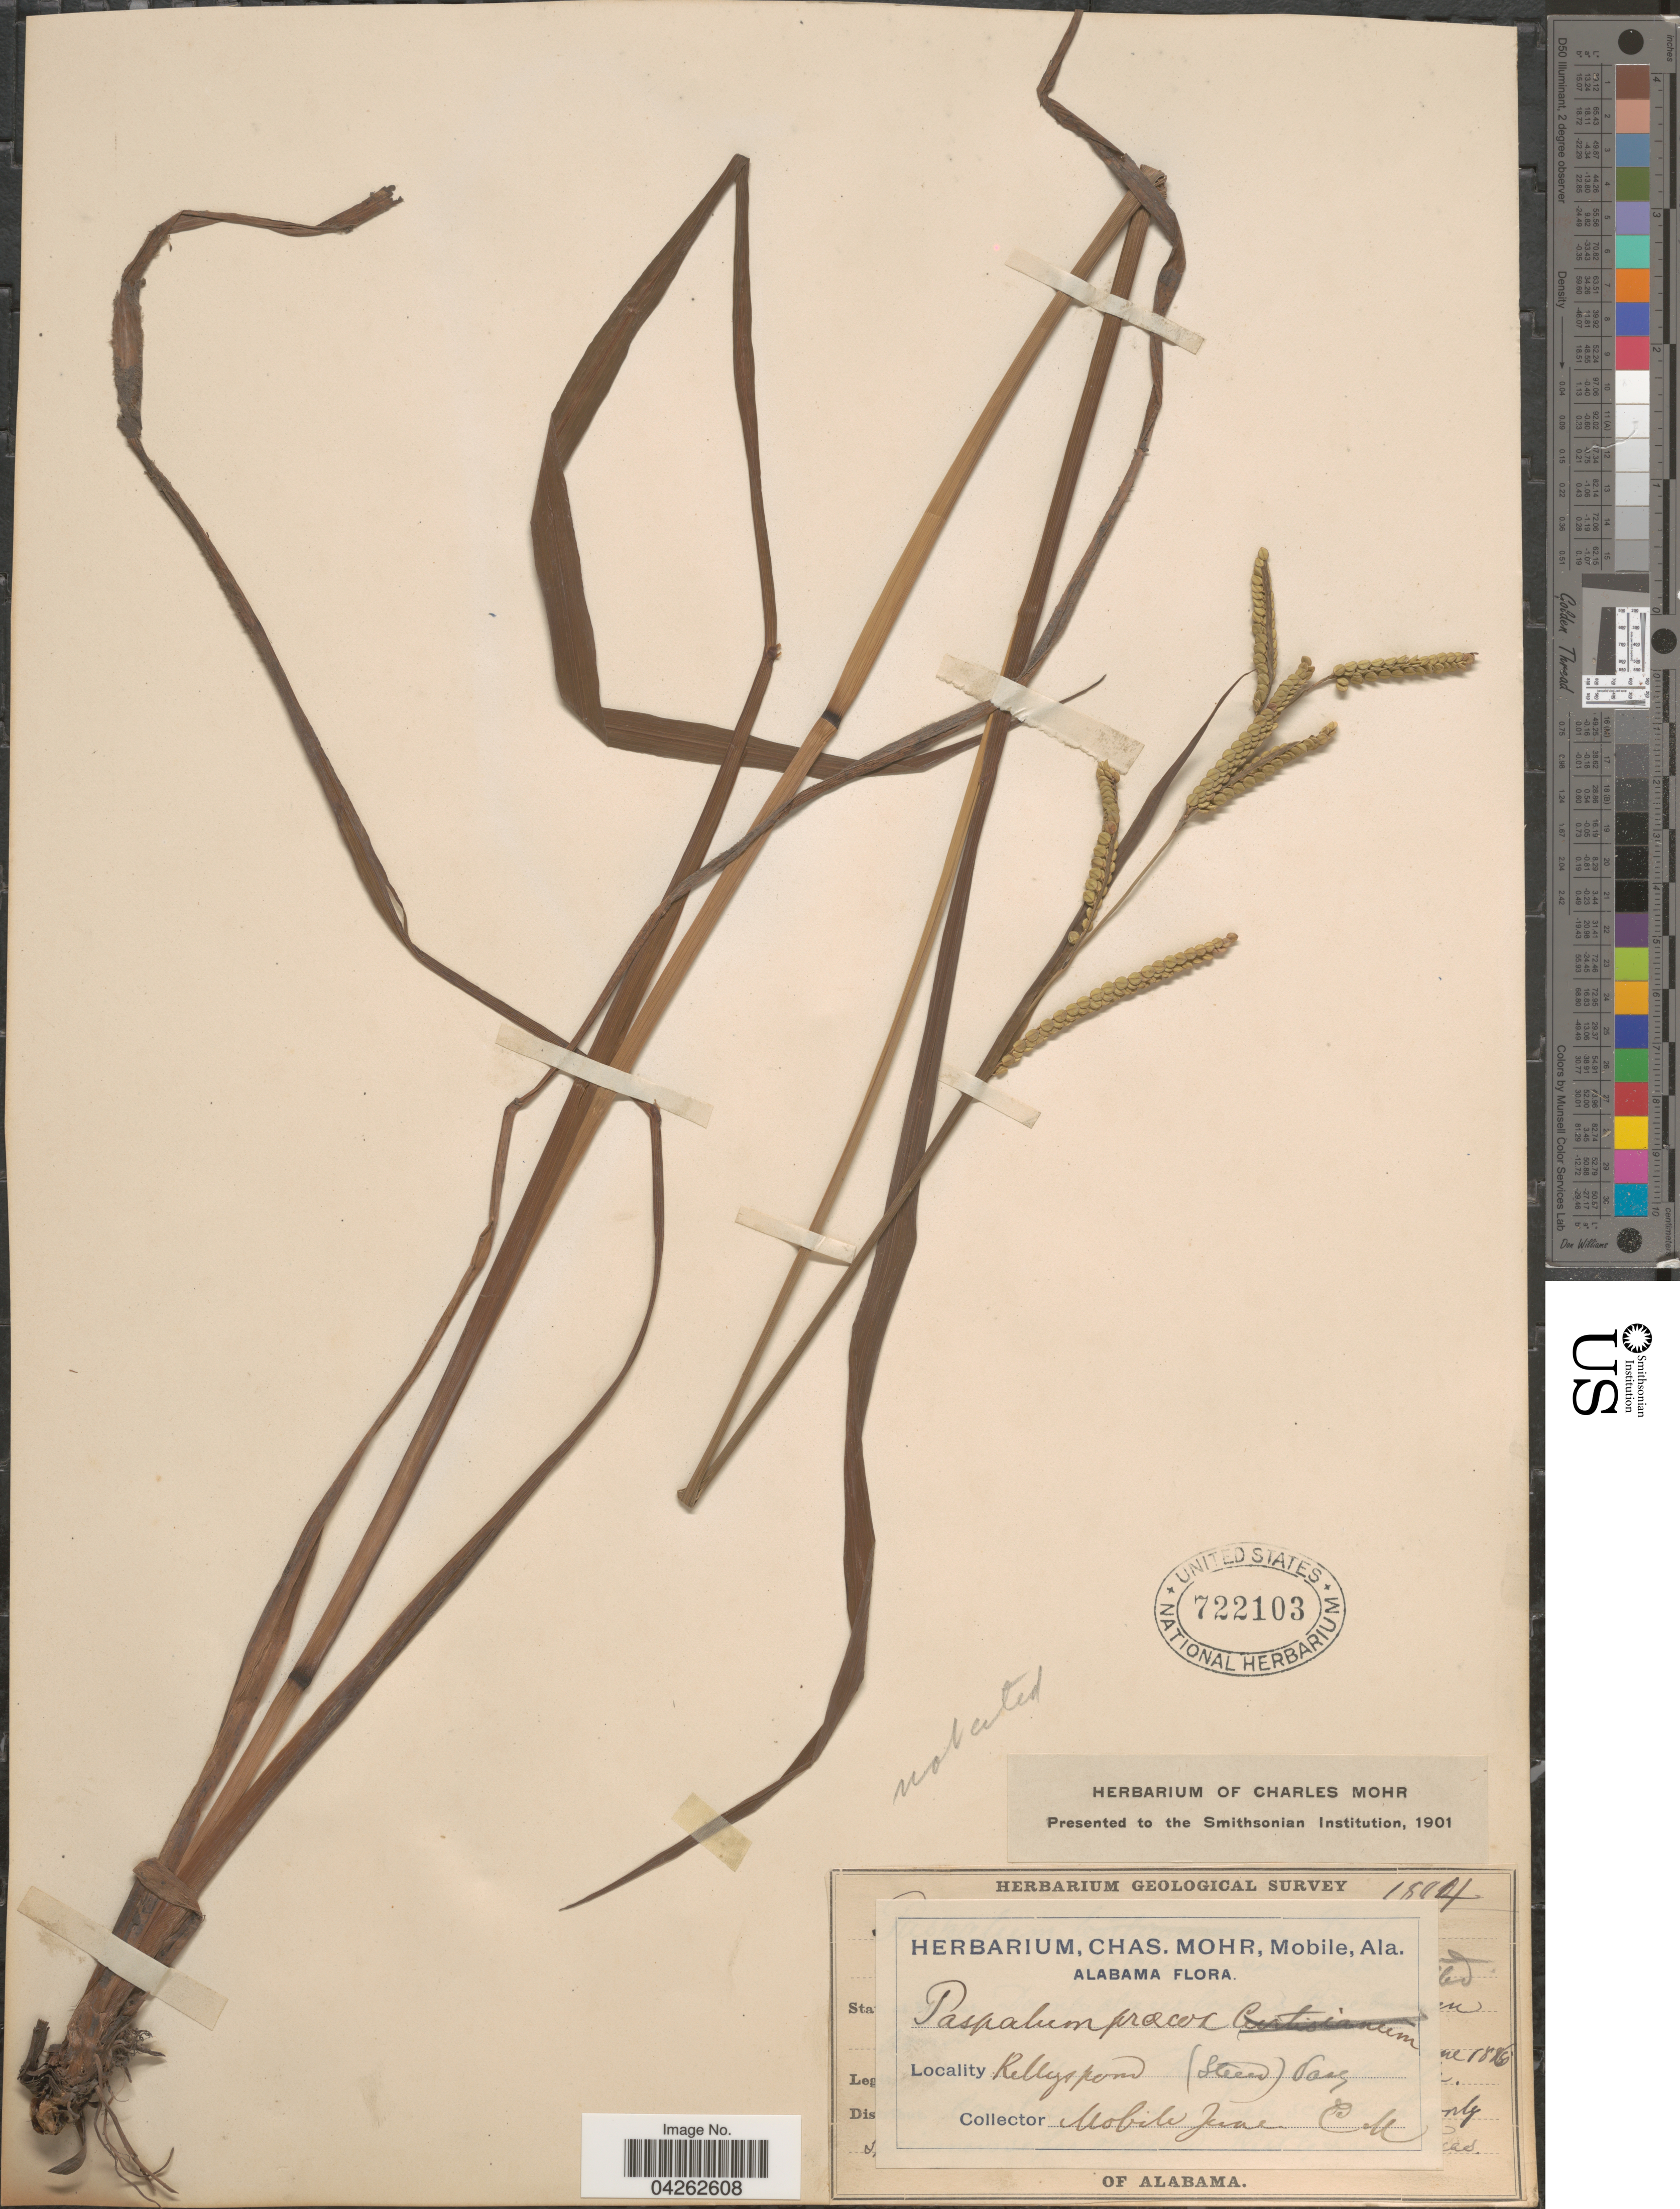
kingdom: Plantae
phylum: Tracheophyta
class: Liliopsida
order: Poales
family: Poaceae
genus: Paspalum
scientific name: Paspalum lentiferum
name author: Lam.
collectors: Mohr, C. T. (herbarium)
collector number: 1804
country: United States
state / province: Alabama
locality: Geological Survey of Alabama. Kellys pond.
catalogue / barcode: US 722103